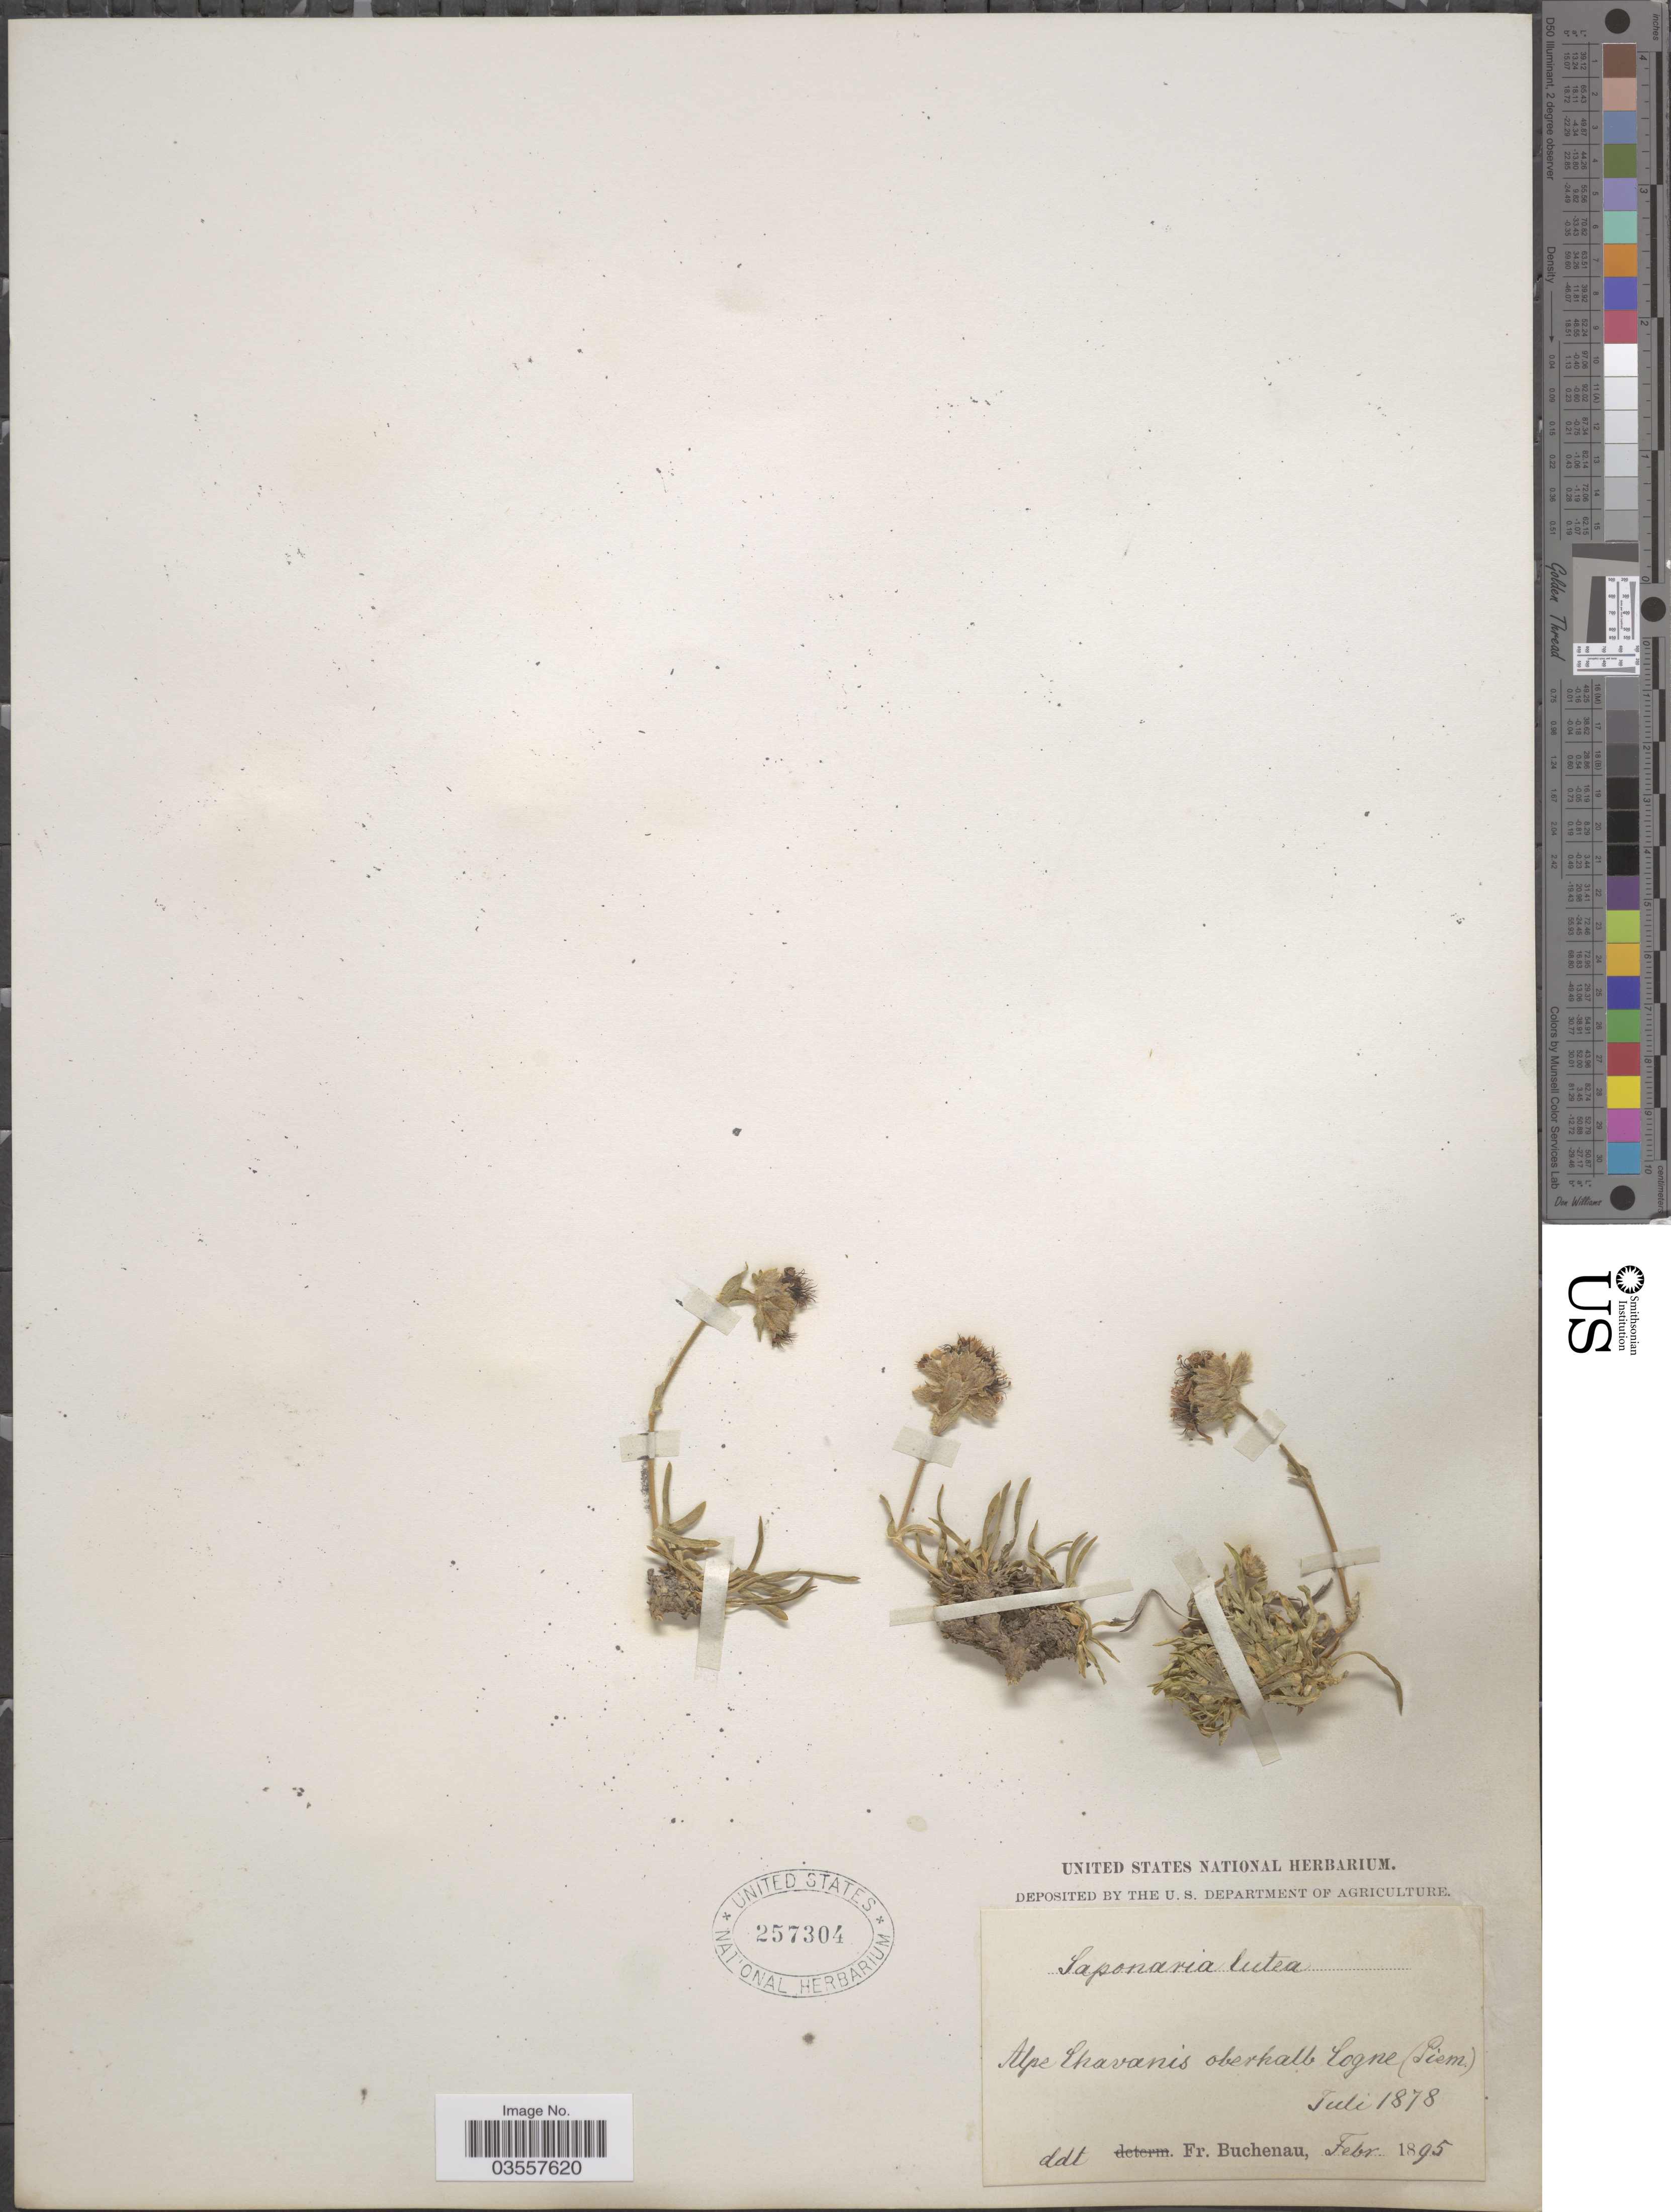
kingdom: Plantae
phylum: Tracheophyta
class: Magnoliopsida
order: Caryophyllales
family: Caryophyllaceae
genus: Saponaria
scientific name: Saponaria lutea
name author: L.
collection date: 1878-07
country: Italy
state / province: Piedmont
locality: Alpe Chavanis oberhalb logne (Piem.).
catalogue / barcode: US 257304